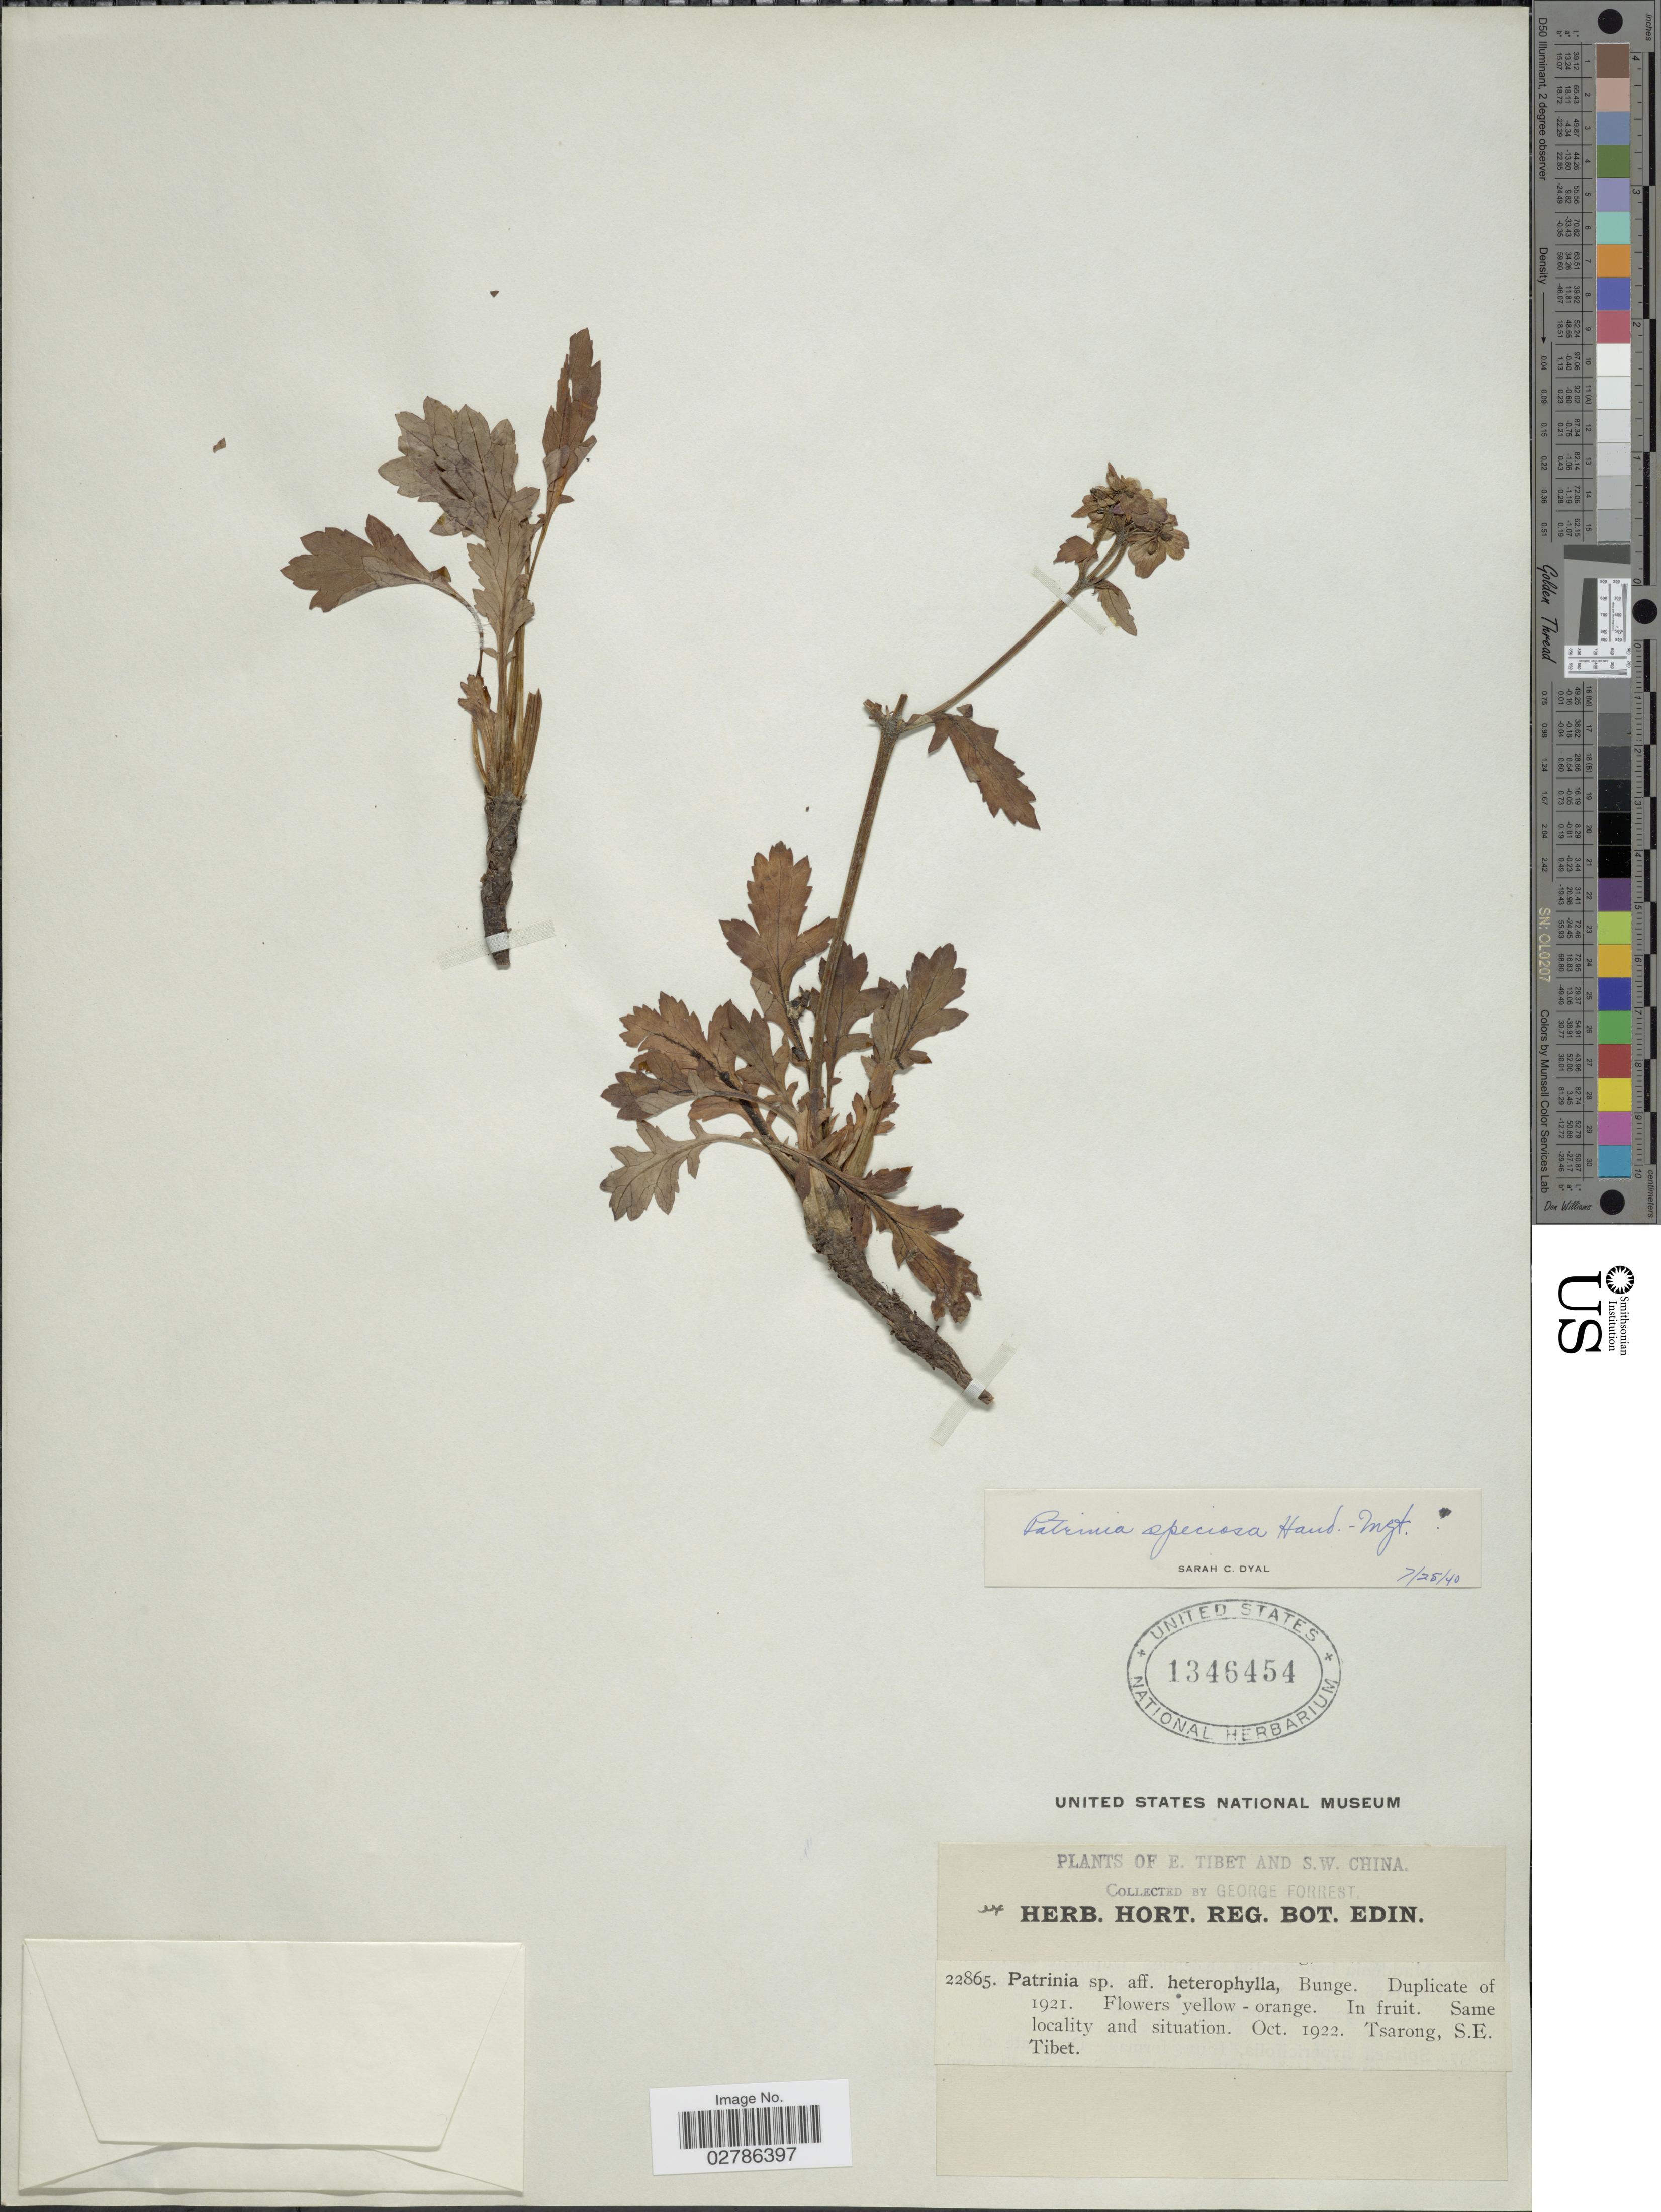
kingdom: Plantae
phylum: Tracheophyta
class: Magnoliopsida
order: Dipsacales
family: Caprifoliaceae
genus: Patrinia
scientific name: Patrinia speciosa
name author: Hand.-Mazz.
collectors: G. Forrest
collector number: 22865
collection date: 1922-10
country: China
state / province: Xizang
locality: E. Tibet and S.W. China. Tsarong, S.E. Tibet.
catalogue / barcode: US 1346454